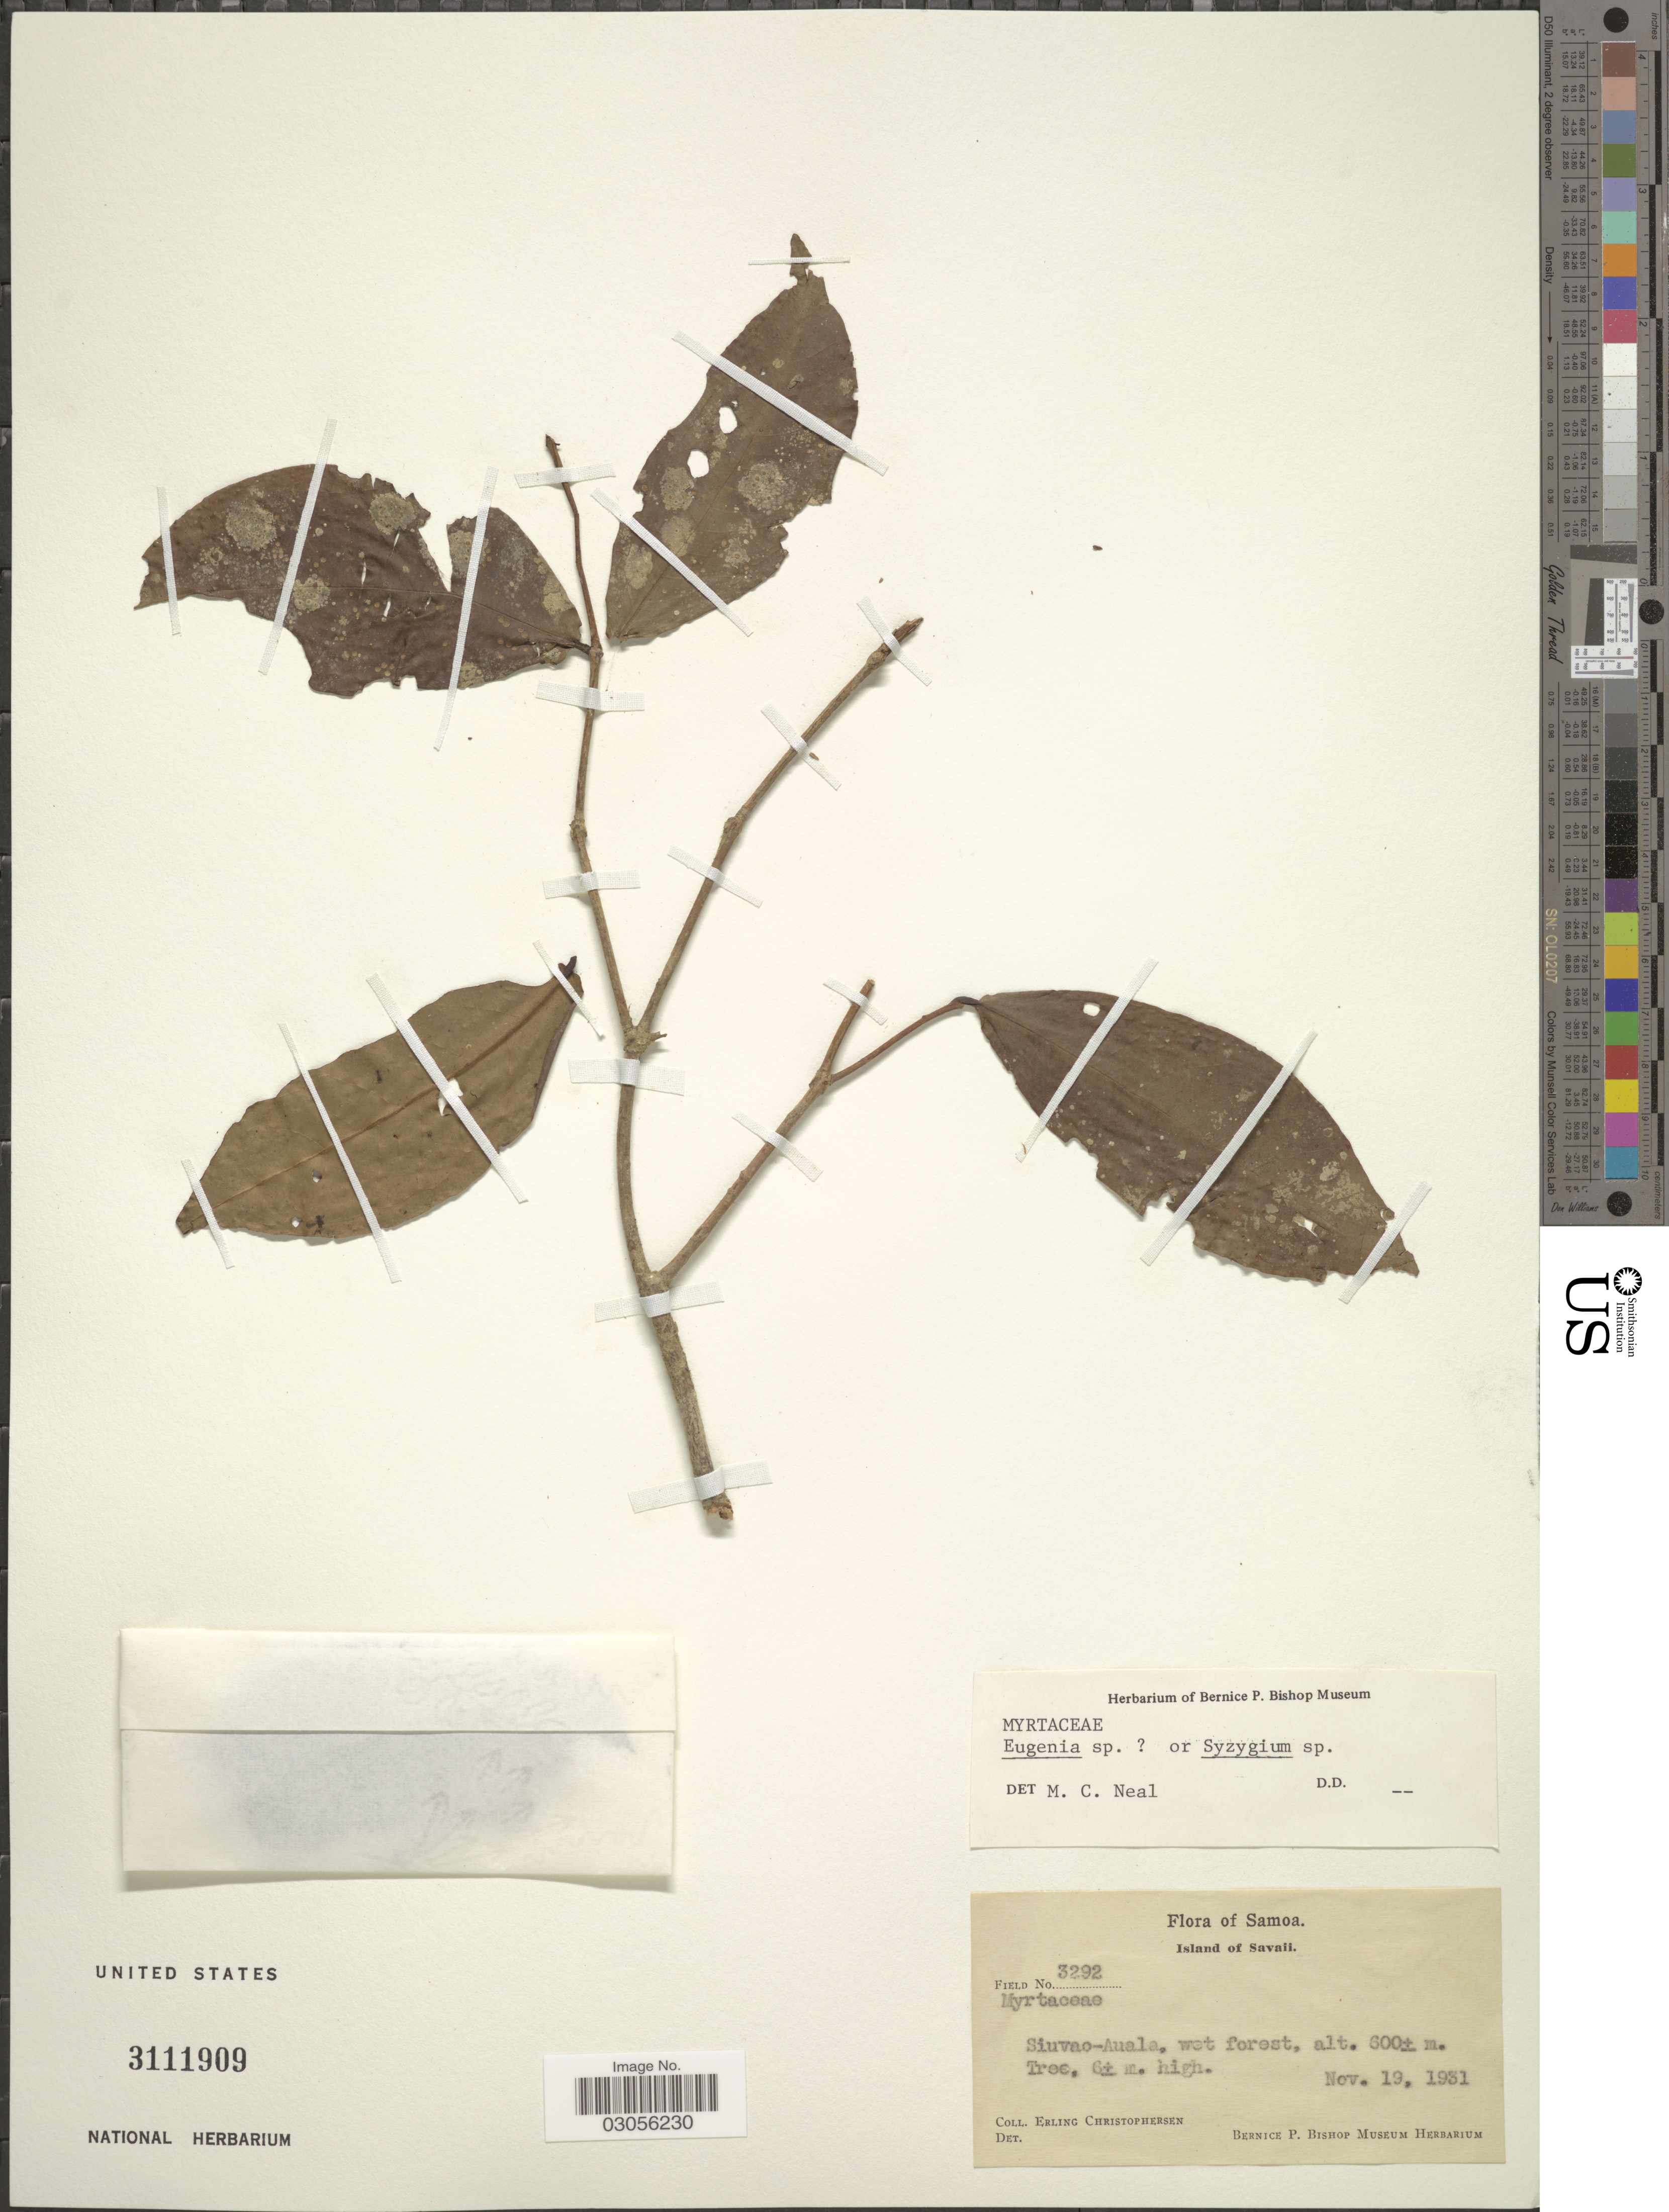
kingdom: Plantae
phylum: Tracheophyta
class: Magnoliopsida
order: Myrtales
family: Myrtaceae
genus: Eugenia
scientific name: Eugenia sp.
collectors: E. Christophersen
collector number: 3292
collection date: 1931-11-19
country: Samoa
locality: Samoa. Island of Savaii. Siuvao-Auala, wet forest.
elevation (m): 600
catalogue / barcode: US 3111909